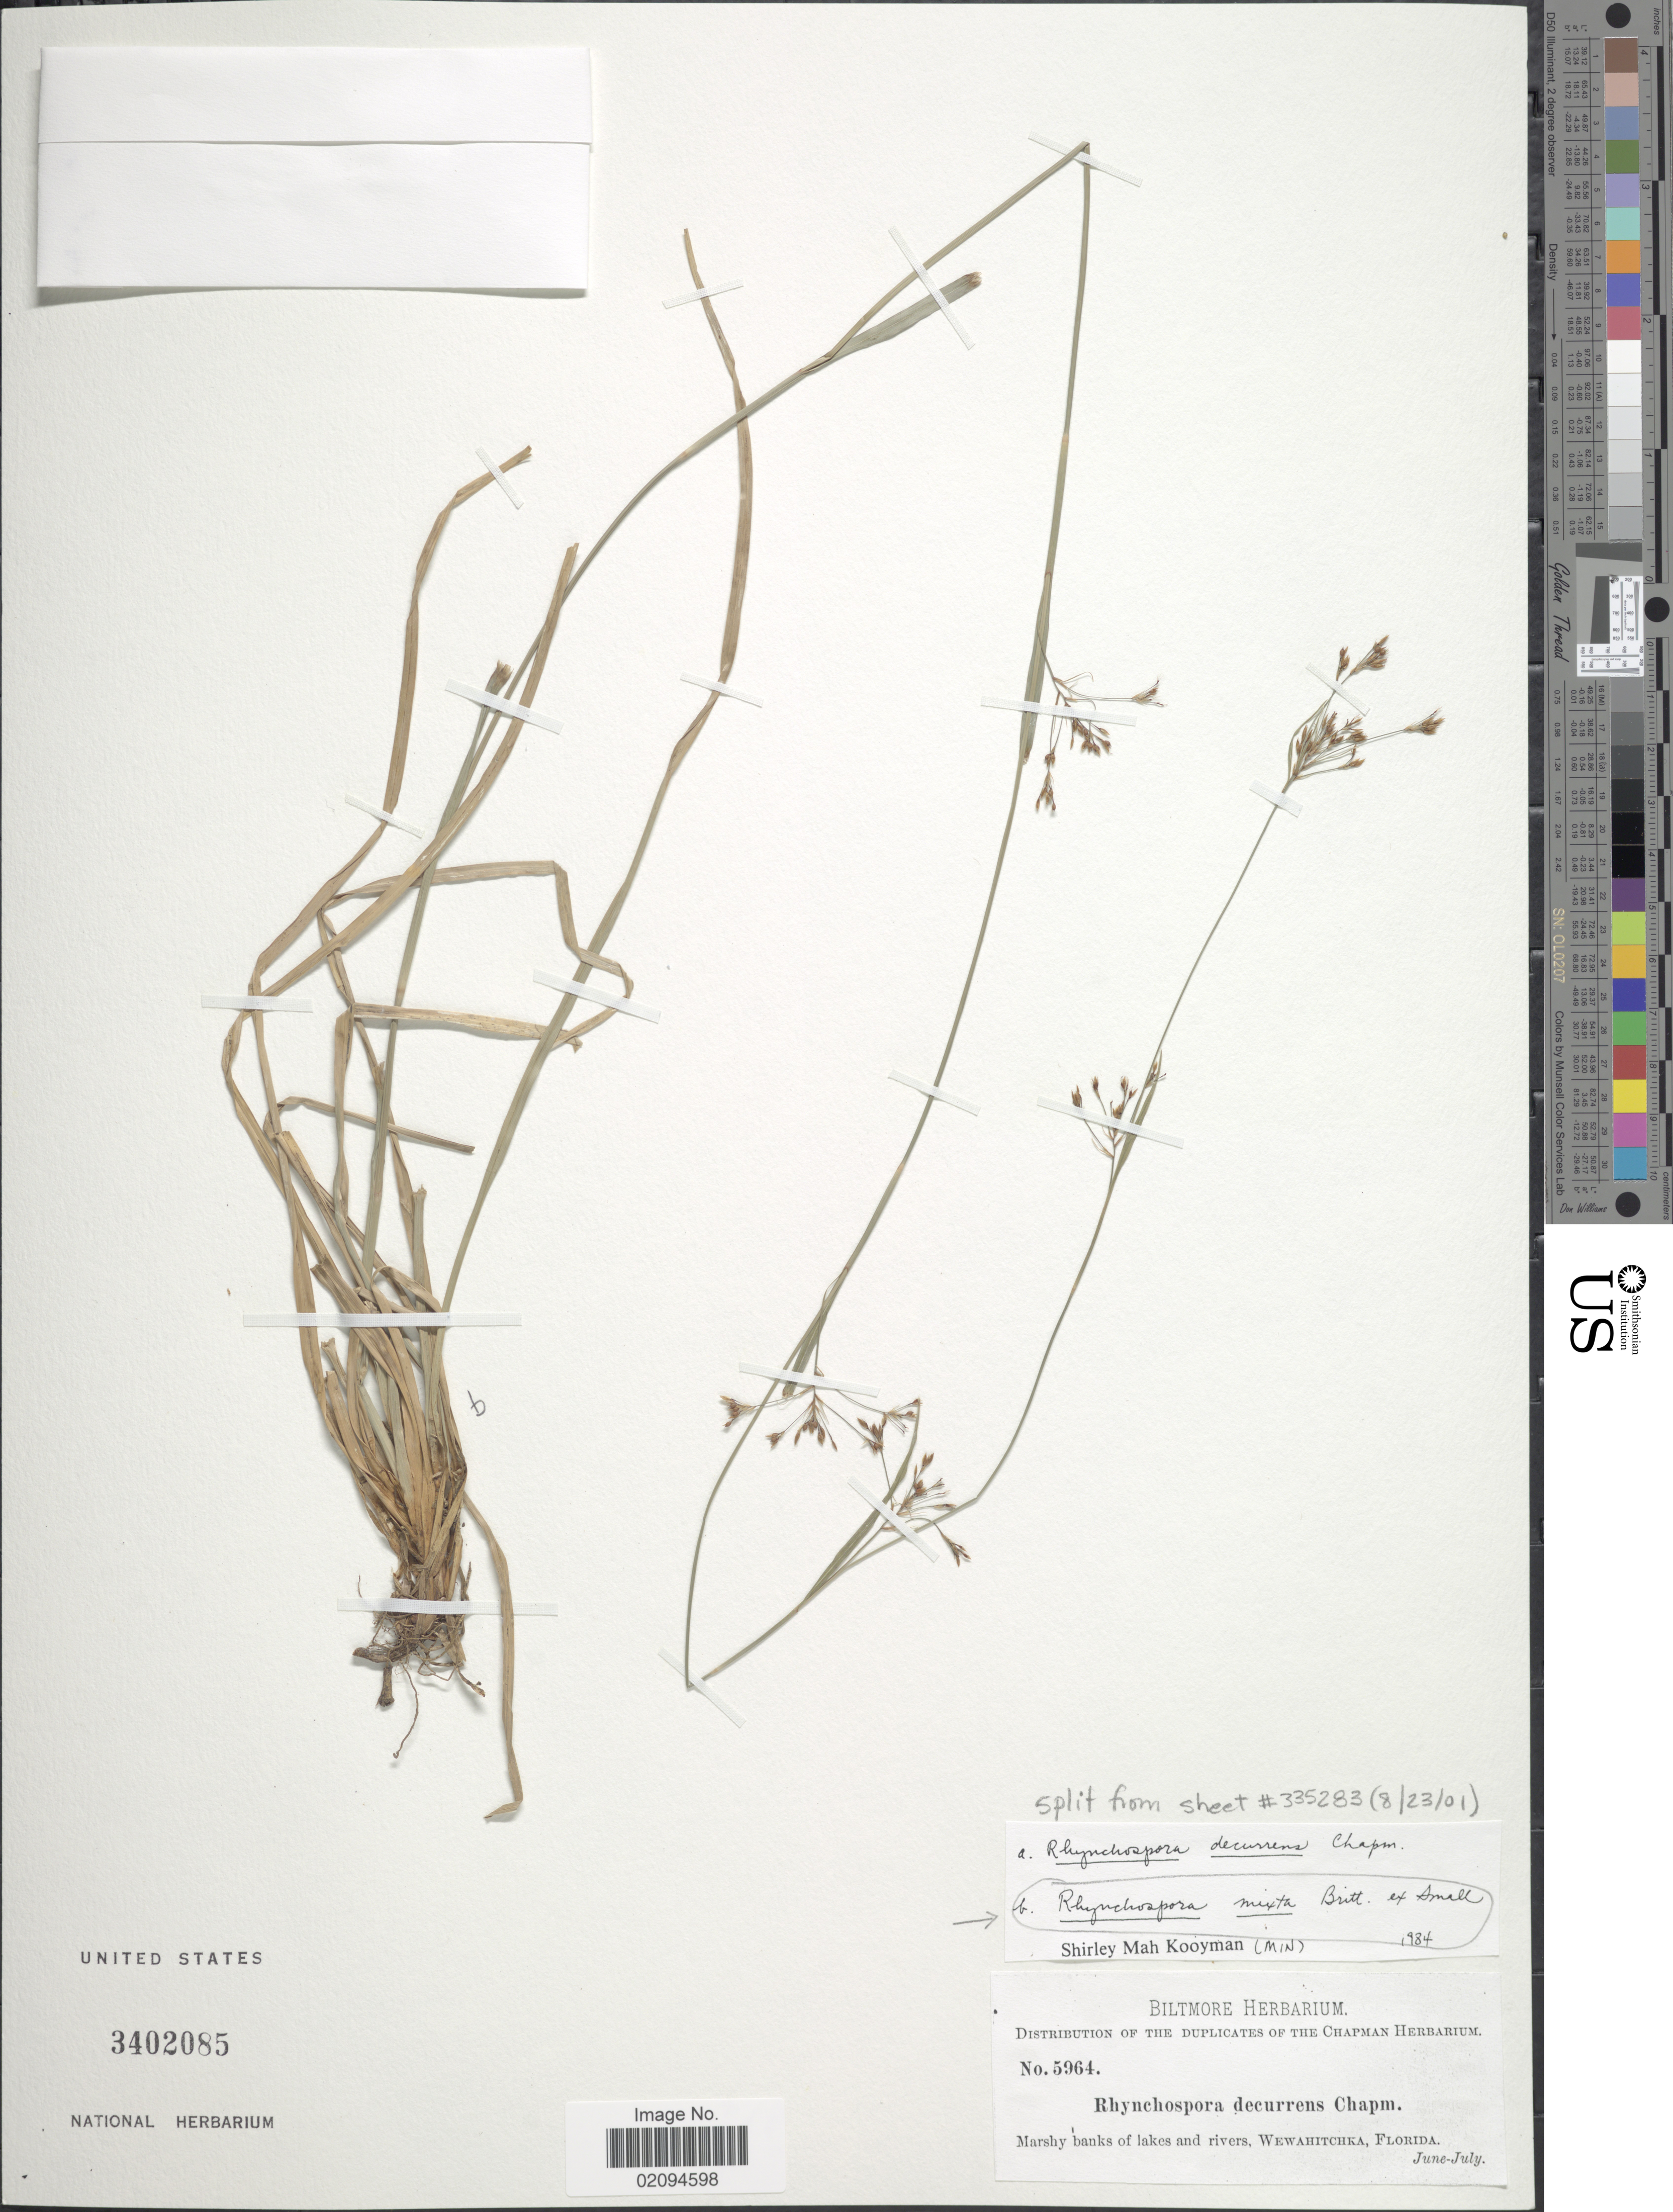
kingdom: Plantae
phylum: Tracheophyta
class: Liliopsida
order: Poales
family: Cyperaceae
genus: Rhynchospora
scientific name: Rhynchospora mixta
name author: Britton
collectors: ex herb. Biltmore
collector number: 5964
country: United States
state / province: Florida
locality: Marshy banks of lakes rivers, Wewahitchka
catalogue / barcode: US 3402085